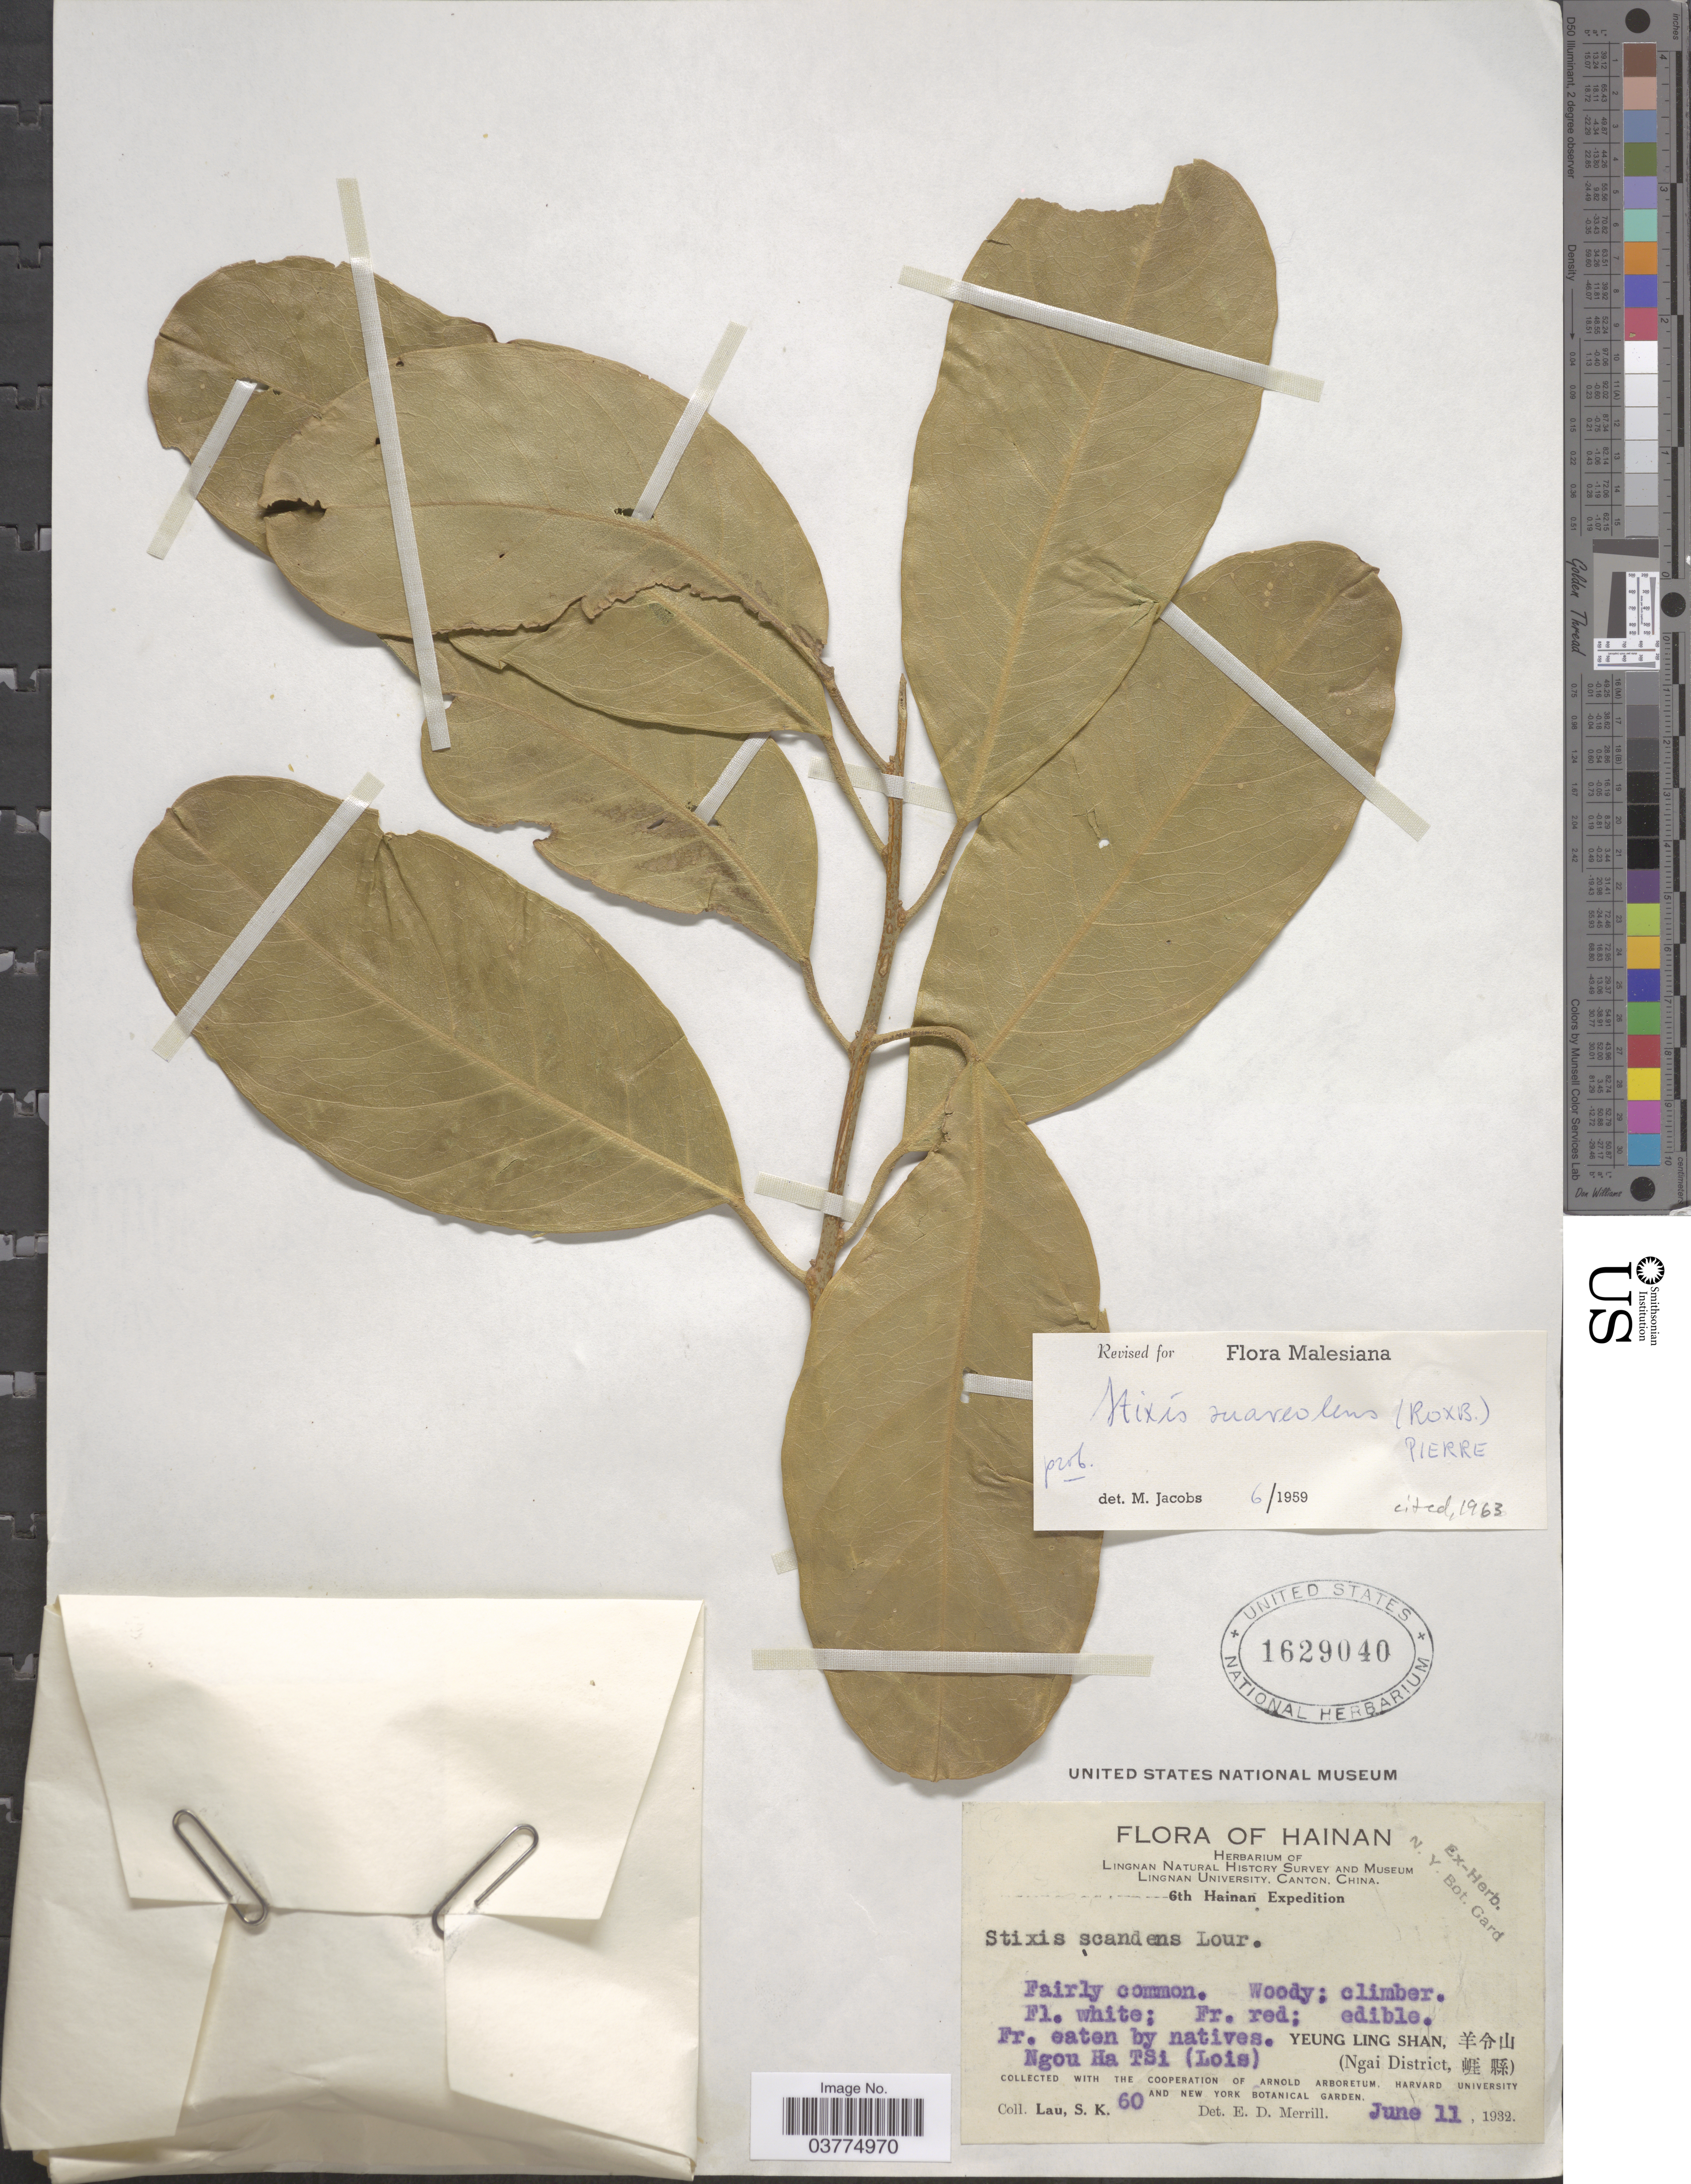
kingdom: Plantae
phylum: Tracheophyta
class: Magnoliopsida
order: Brassicales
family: Stixaceae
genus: Stixis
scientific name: Stixis suaveolens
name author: (Roxburgh) Baill.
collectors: S. K. Lau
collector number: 60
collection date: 1932-06-11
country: China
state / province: Hainan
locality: Ngou Ha Tsi (Lois). Yeung Ling Shan. (Ngai District).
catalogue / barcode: US 1629040